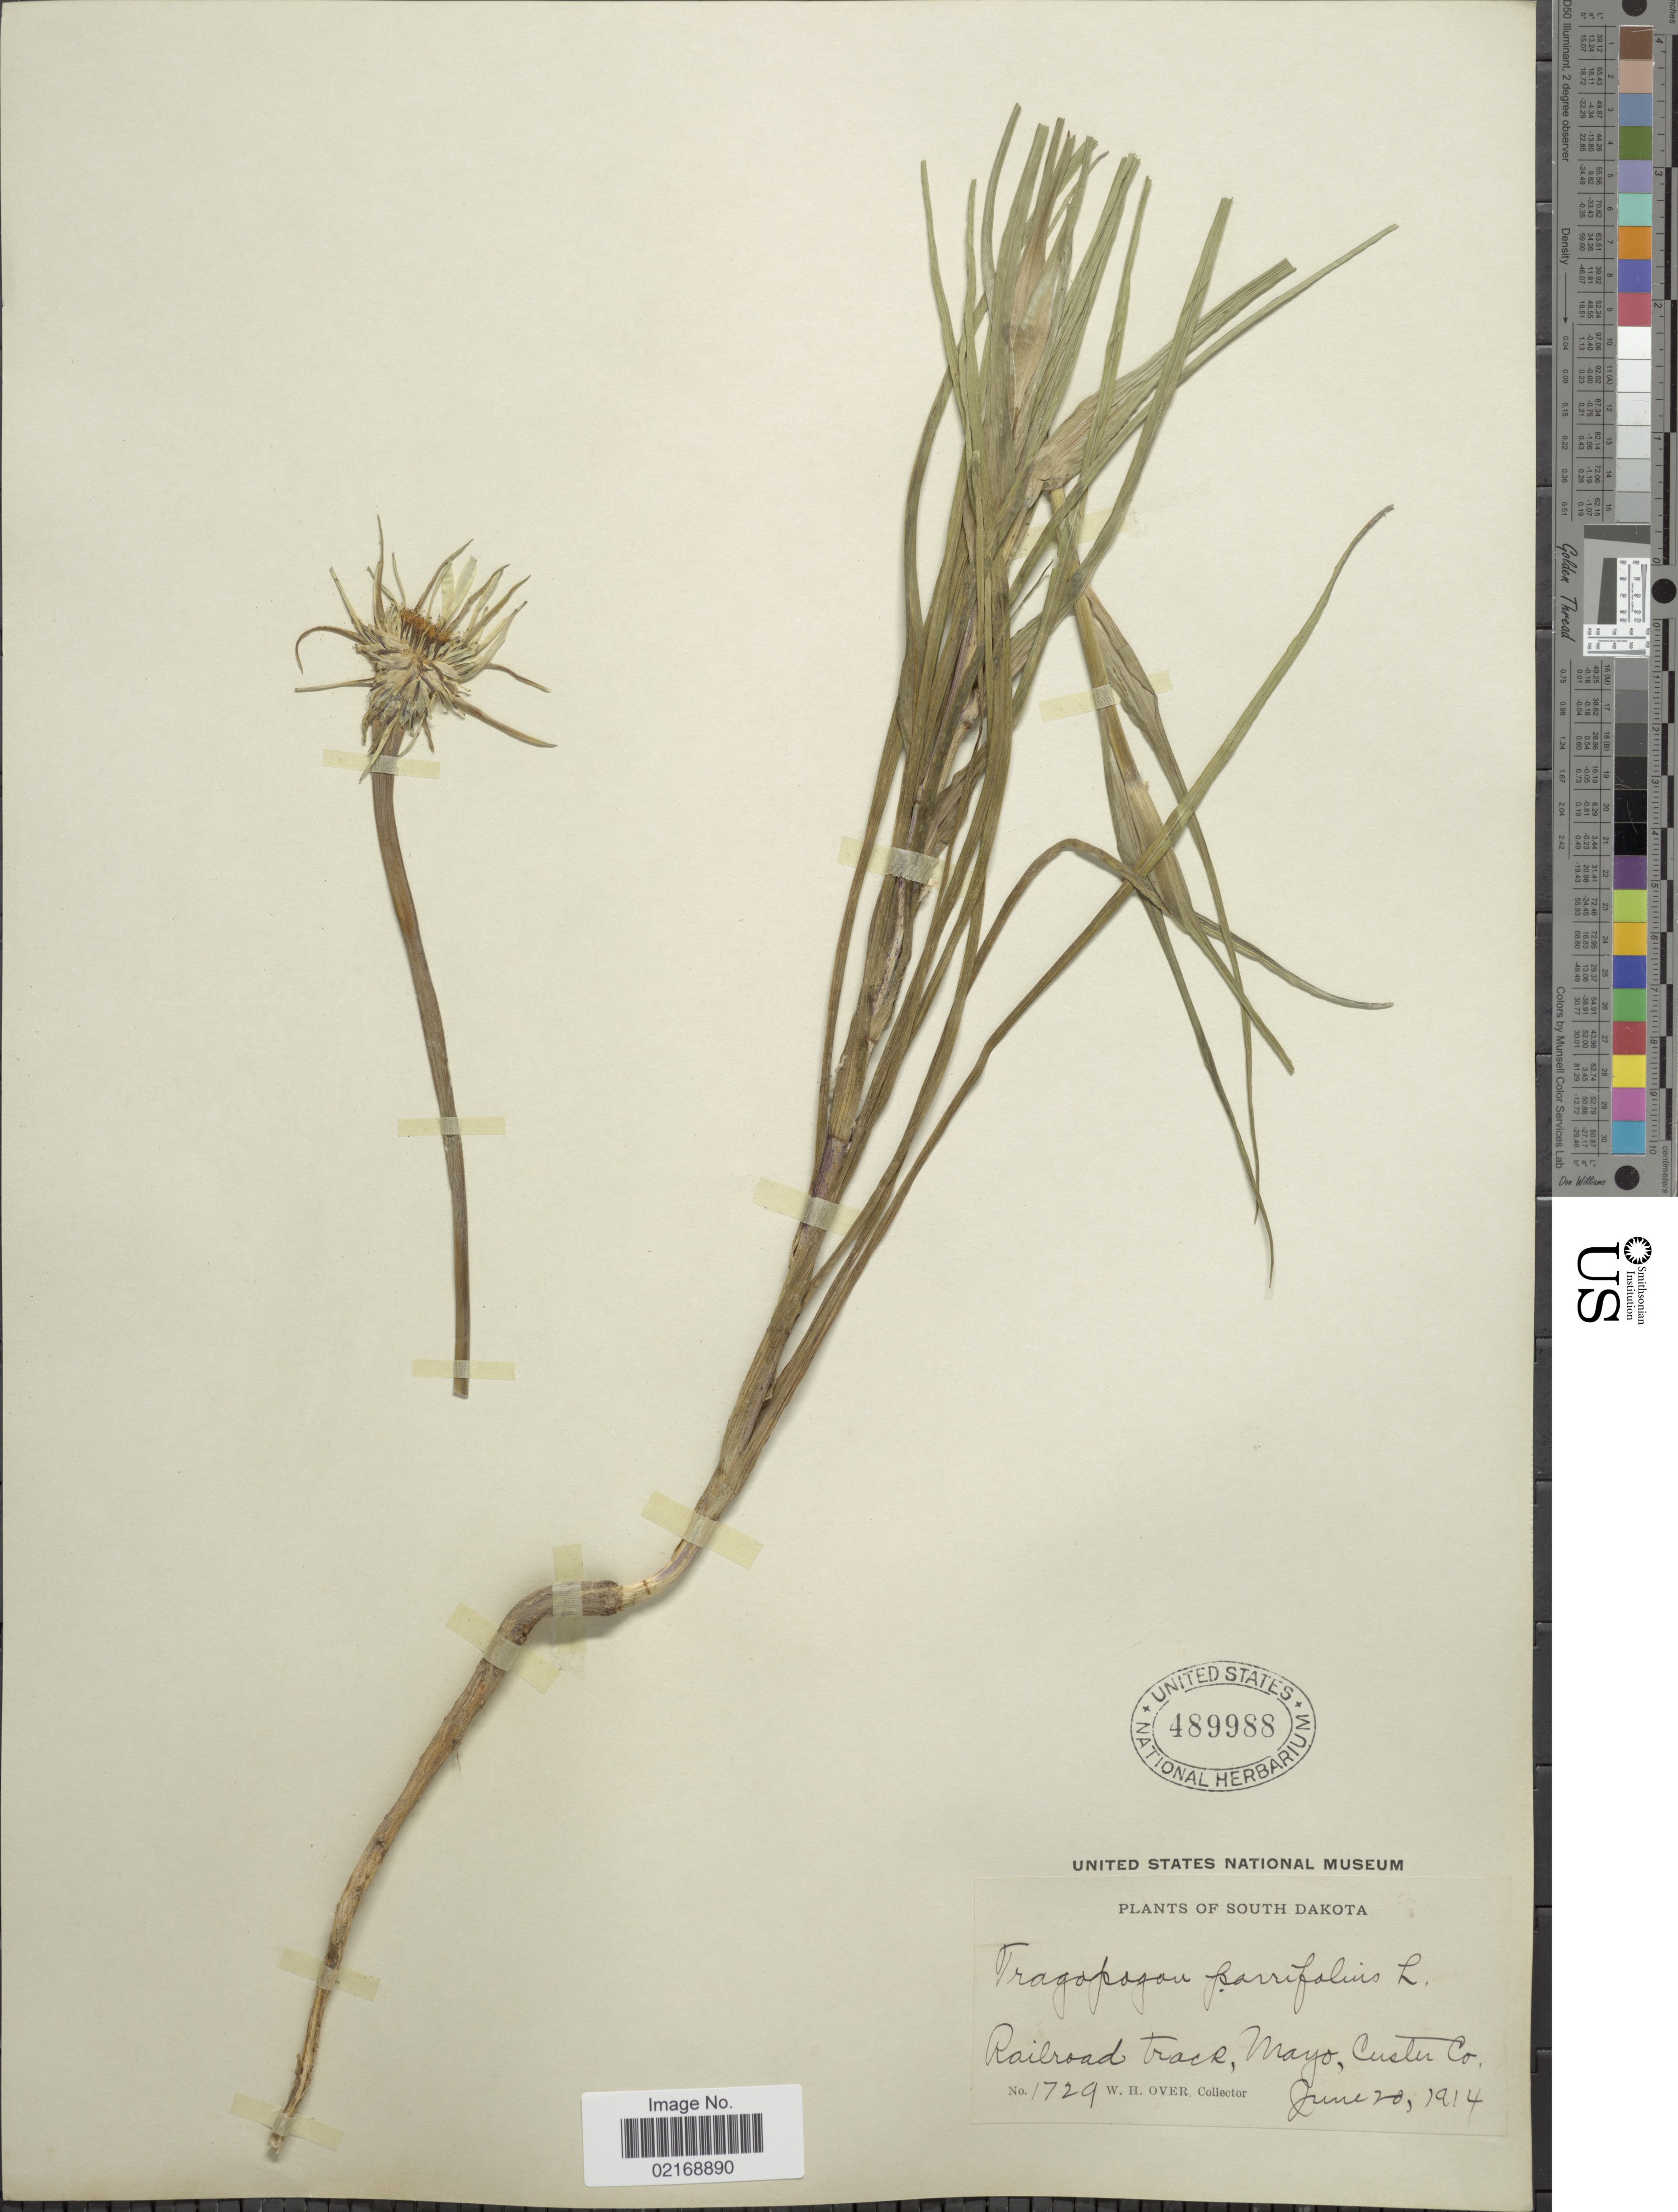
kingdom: Plantae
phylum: Tracheophyta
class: Magnoliopsida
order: Asterales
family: Asteraceae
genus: Tragopogon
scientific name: Tragopogon porrifolius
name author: L.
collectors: W. Over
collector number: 1729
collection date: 1914-06-20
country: United States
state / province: South Dakota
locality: Railroad track, Mayo, Custer Co.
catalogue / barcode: US 489988